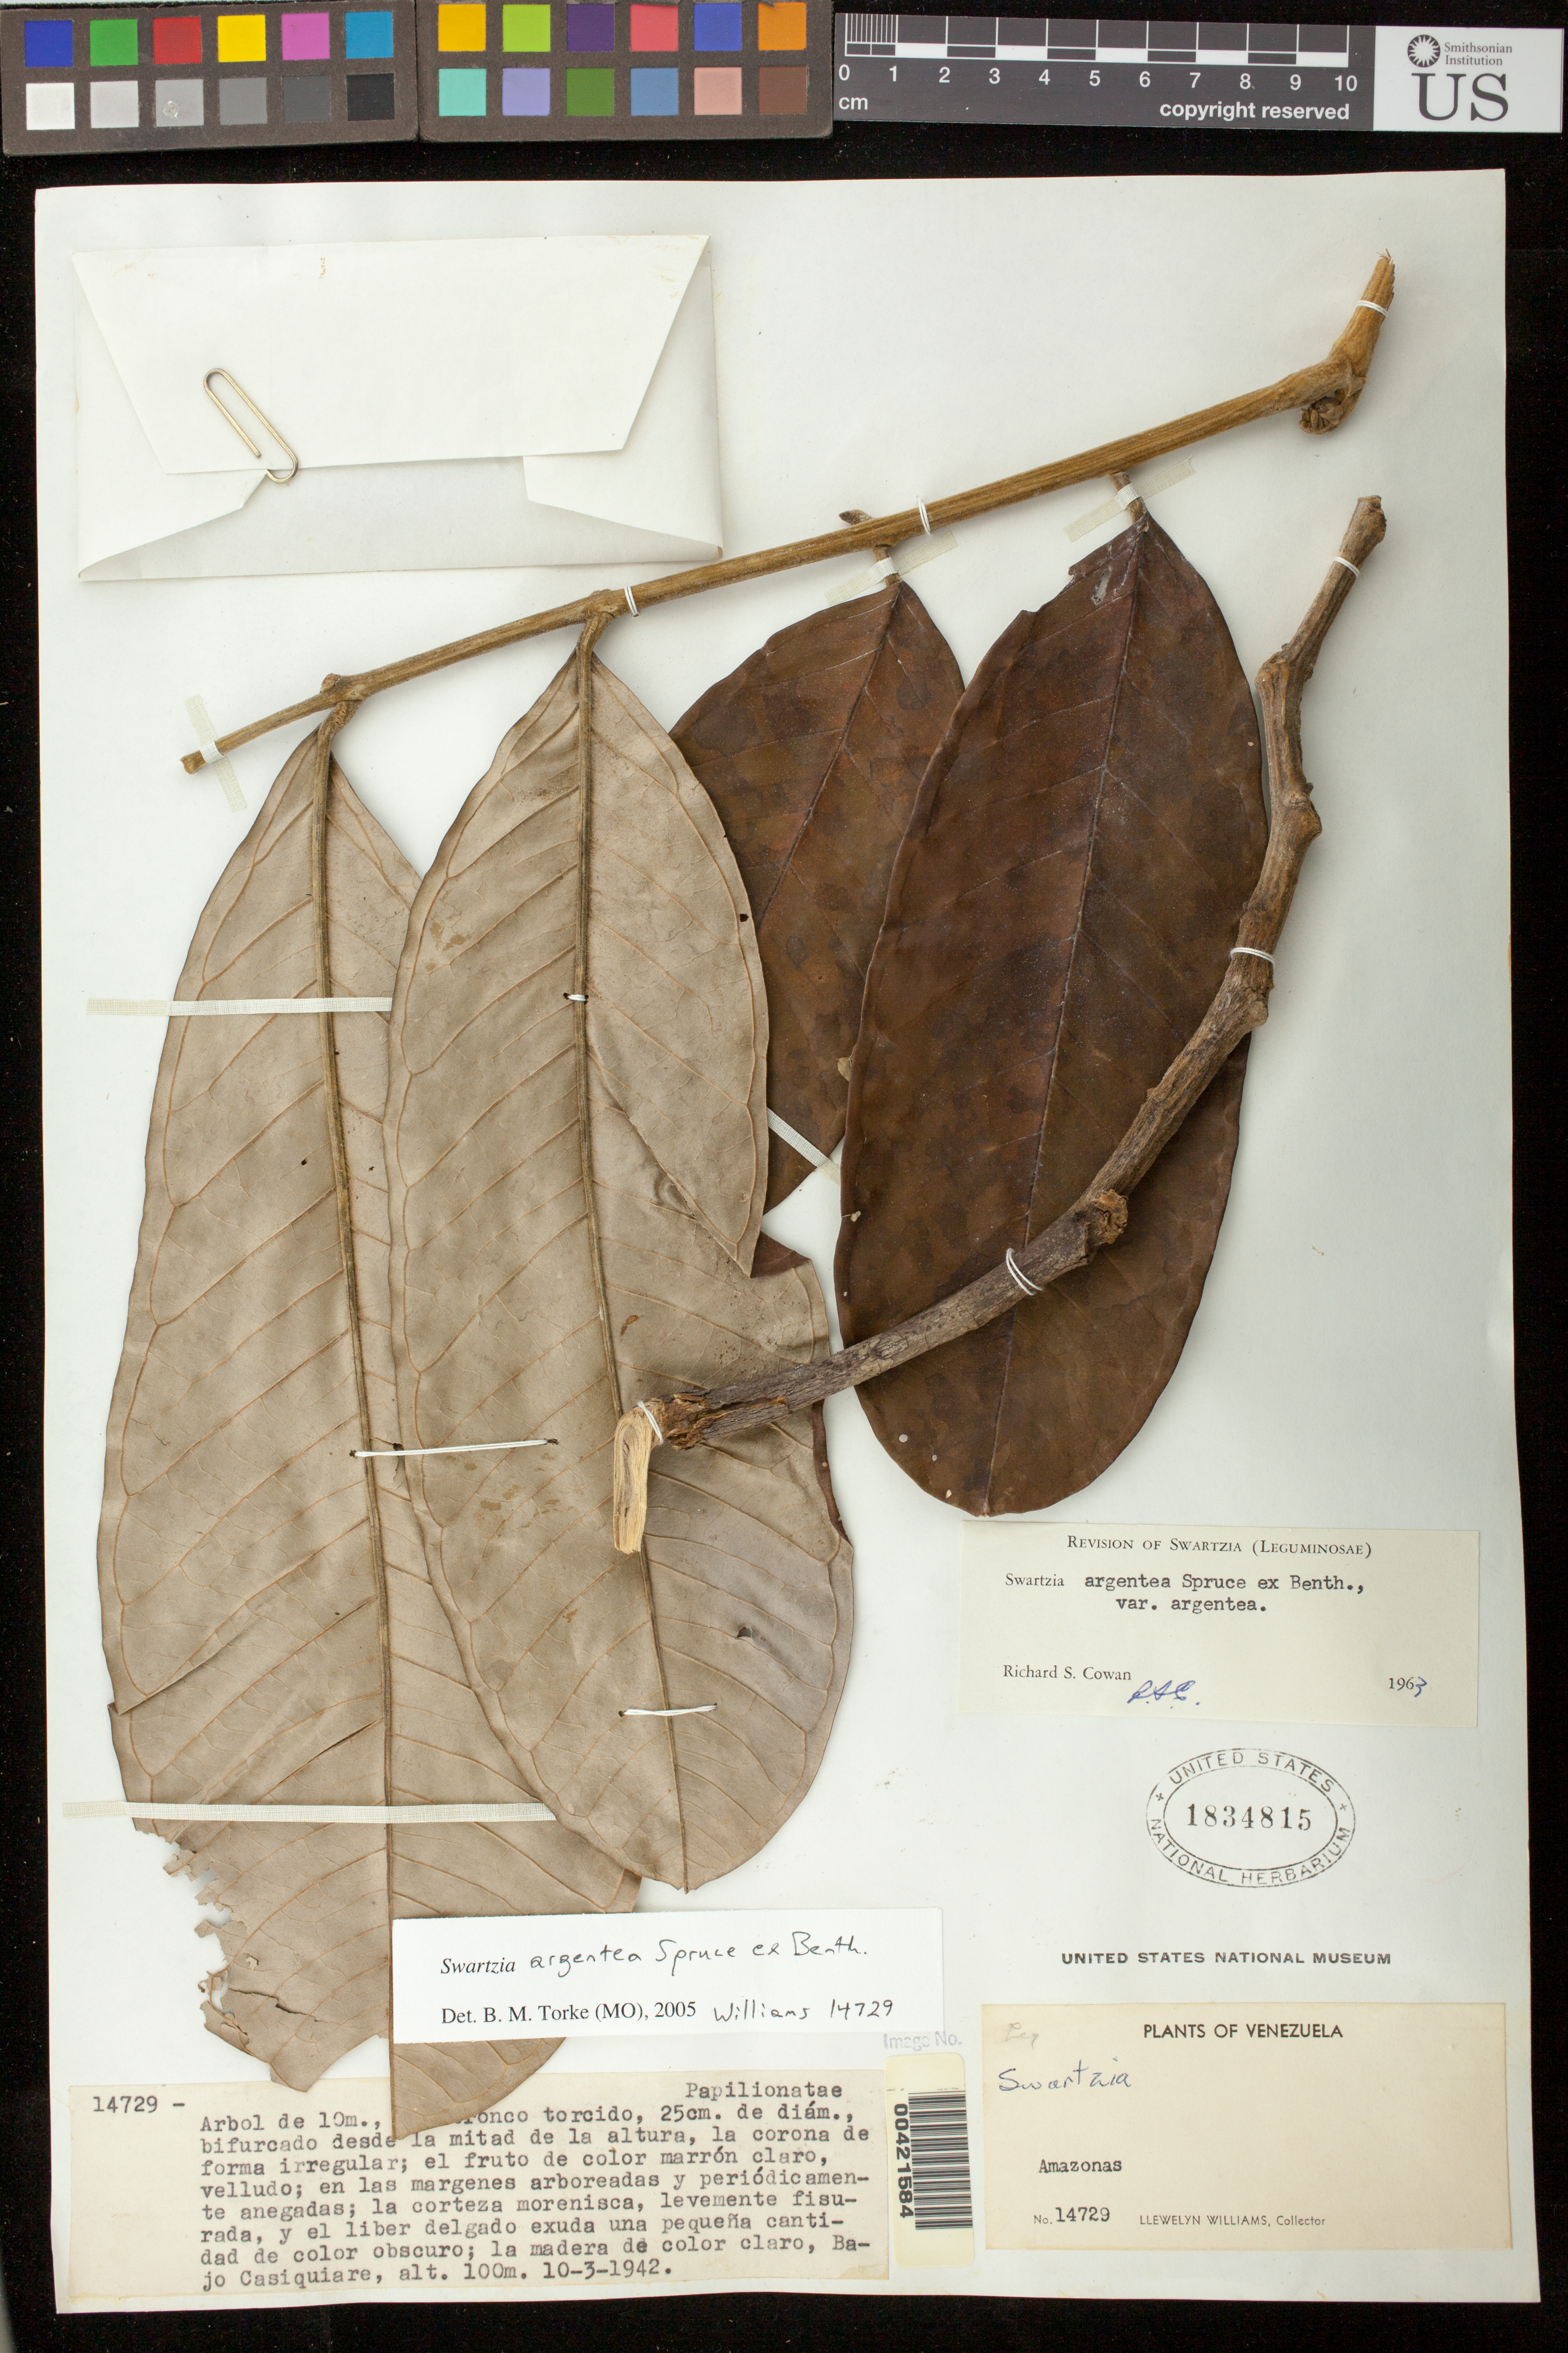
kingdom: Plantae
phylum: Tracheophyta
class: Magnoliopsida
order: Fabales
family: Fabaceae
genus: Swartzia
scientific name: Swartzia argentea var. argentea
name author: Spruce ex Benth.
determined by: Torke, B. M., (MO)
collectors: Ll. Williams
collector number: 14729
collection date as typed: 10 Mar 1942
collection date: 1942-03-10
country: Venezuela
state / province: Amazonas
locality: Bajo Casiquiare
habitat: en las margenes arboreadas y periodicamente anegadas; la corteza morenisca, levemente fisurada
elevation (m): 100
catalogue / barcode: US 1834815